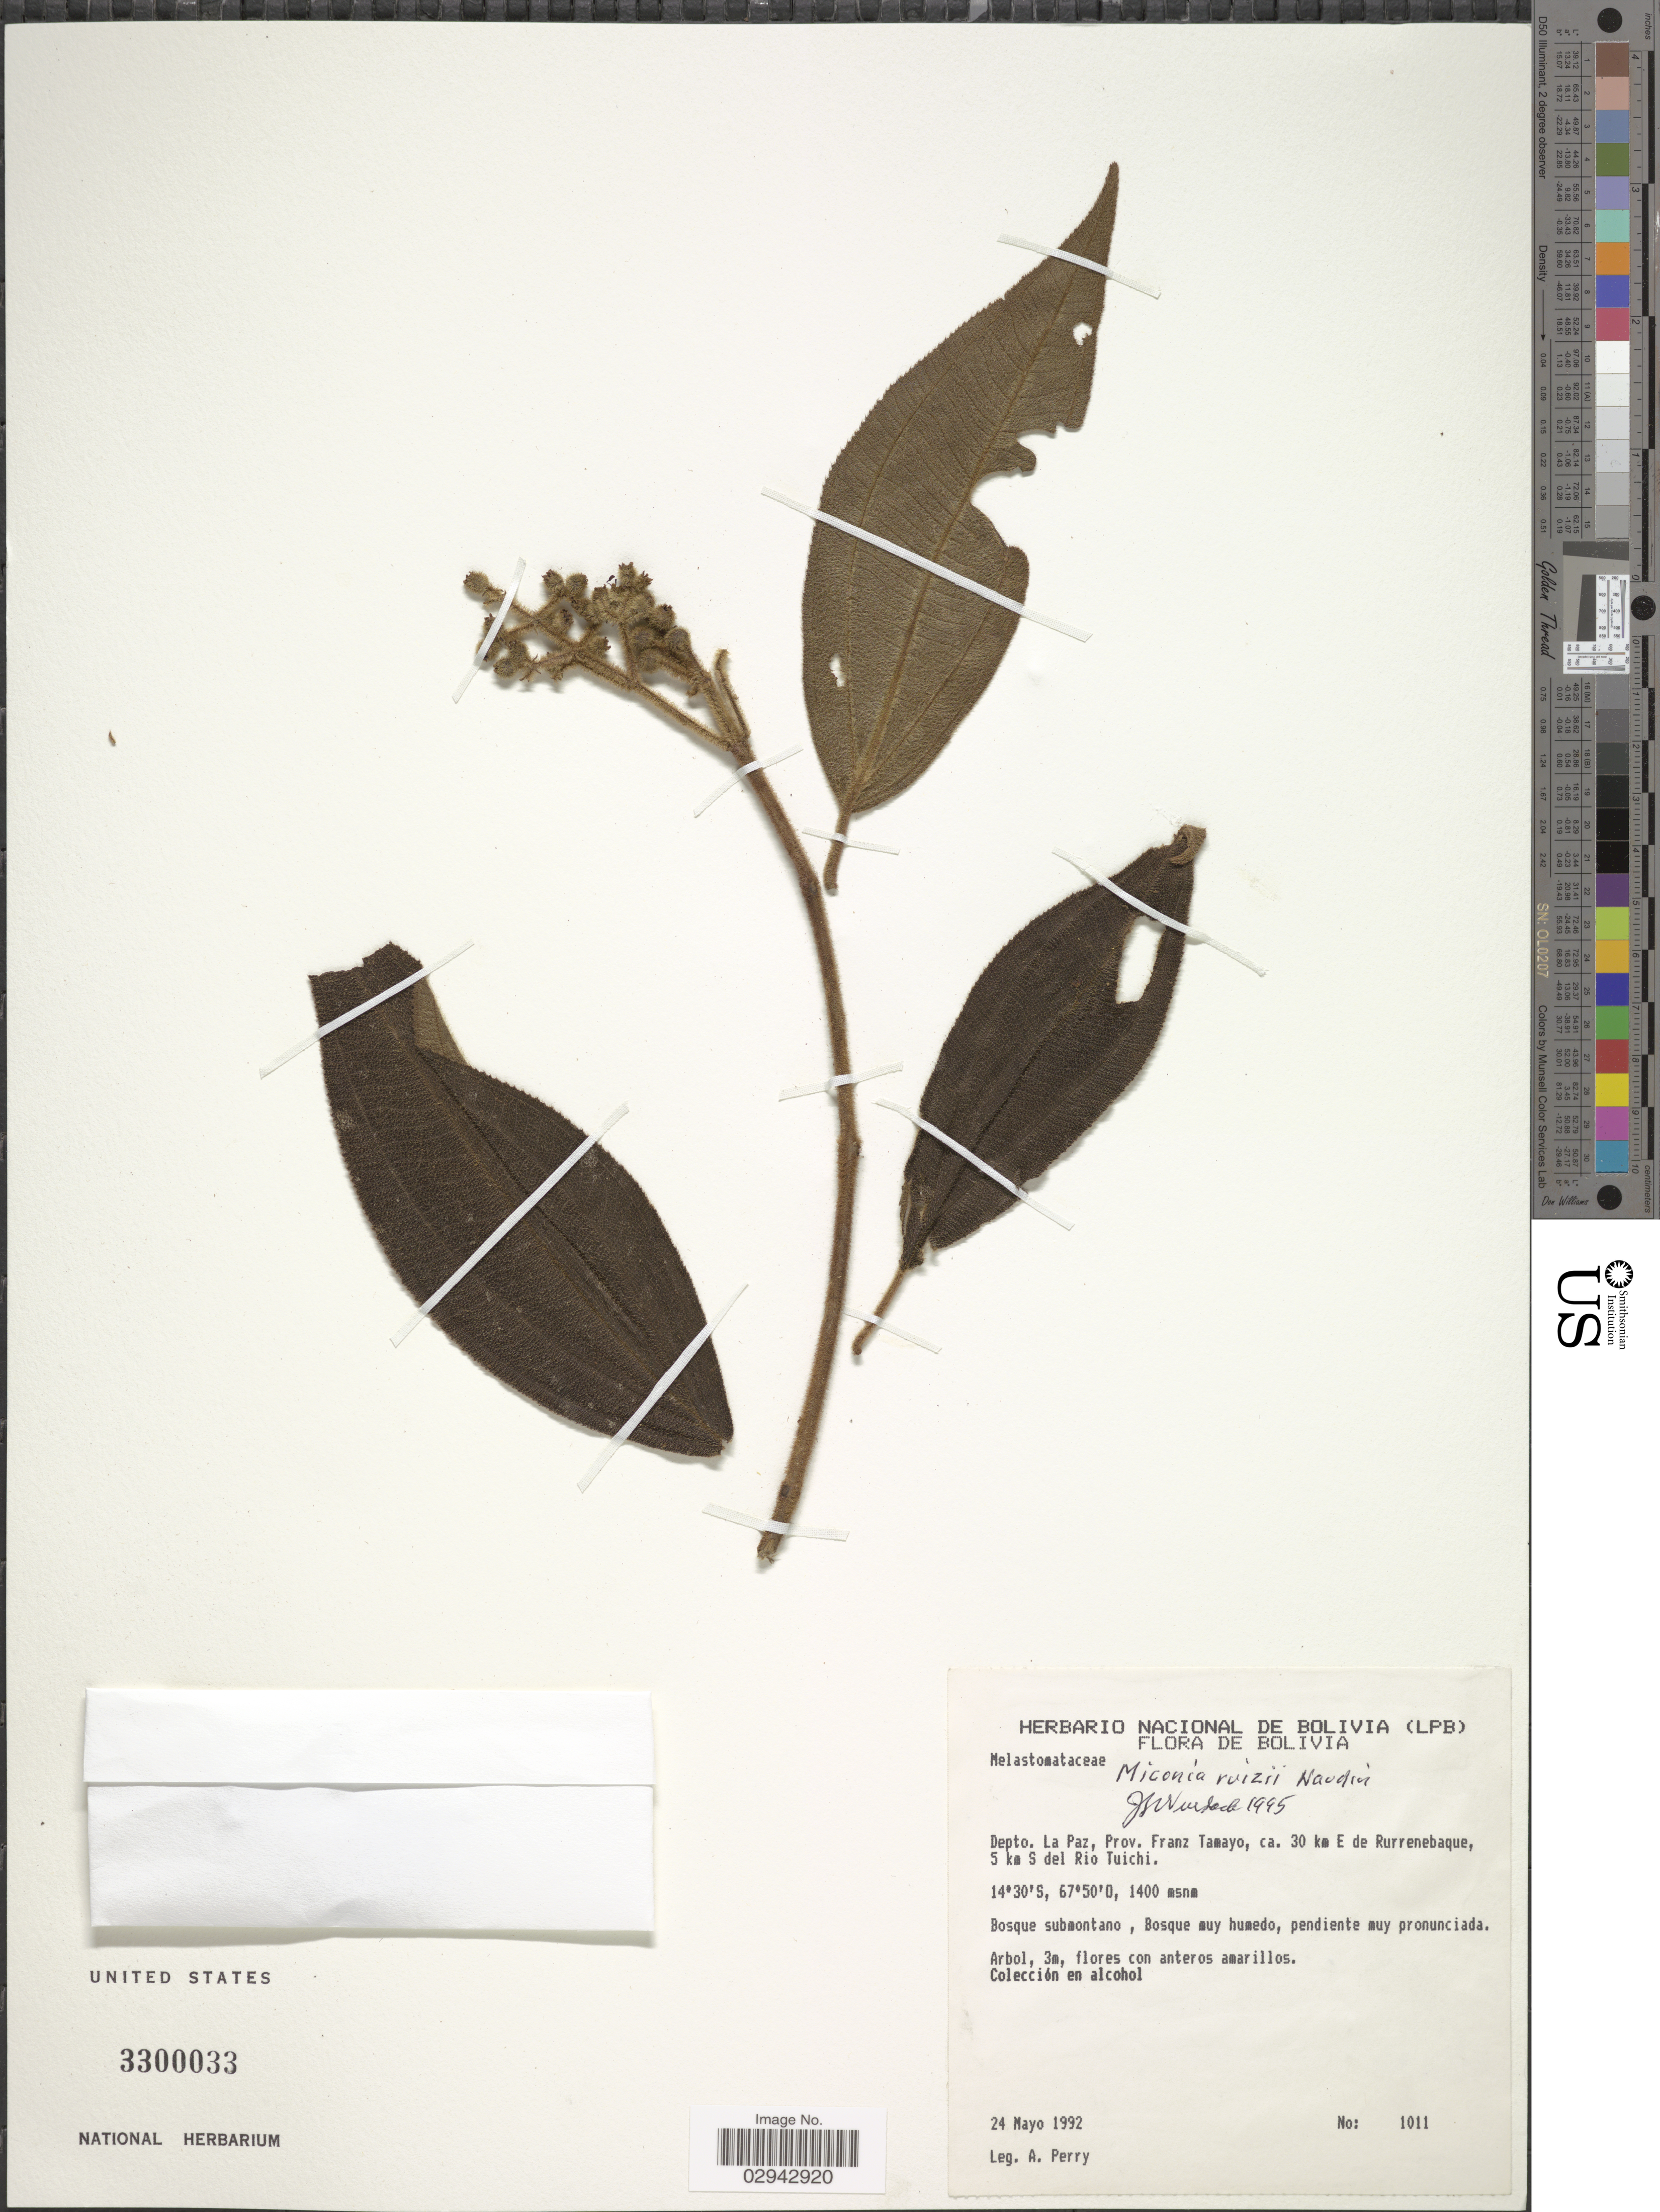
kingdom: Plantae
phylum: Tracheophyta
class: Magnoliopsida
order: Myrtales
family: Melastomataceae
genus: Miconia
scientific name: Miconia ruizii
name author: Naudin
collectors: A. Perry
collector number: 1011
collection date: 1992-05-24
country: Bolivia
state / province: La Paz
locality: Depto. La Paz, Prov. Franz Tamayo, ca. 30 km E de Rurrenbaque, 5 km S del Rio Tuichi.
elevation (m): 1400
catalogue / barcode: US 3300033